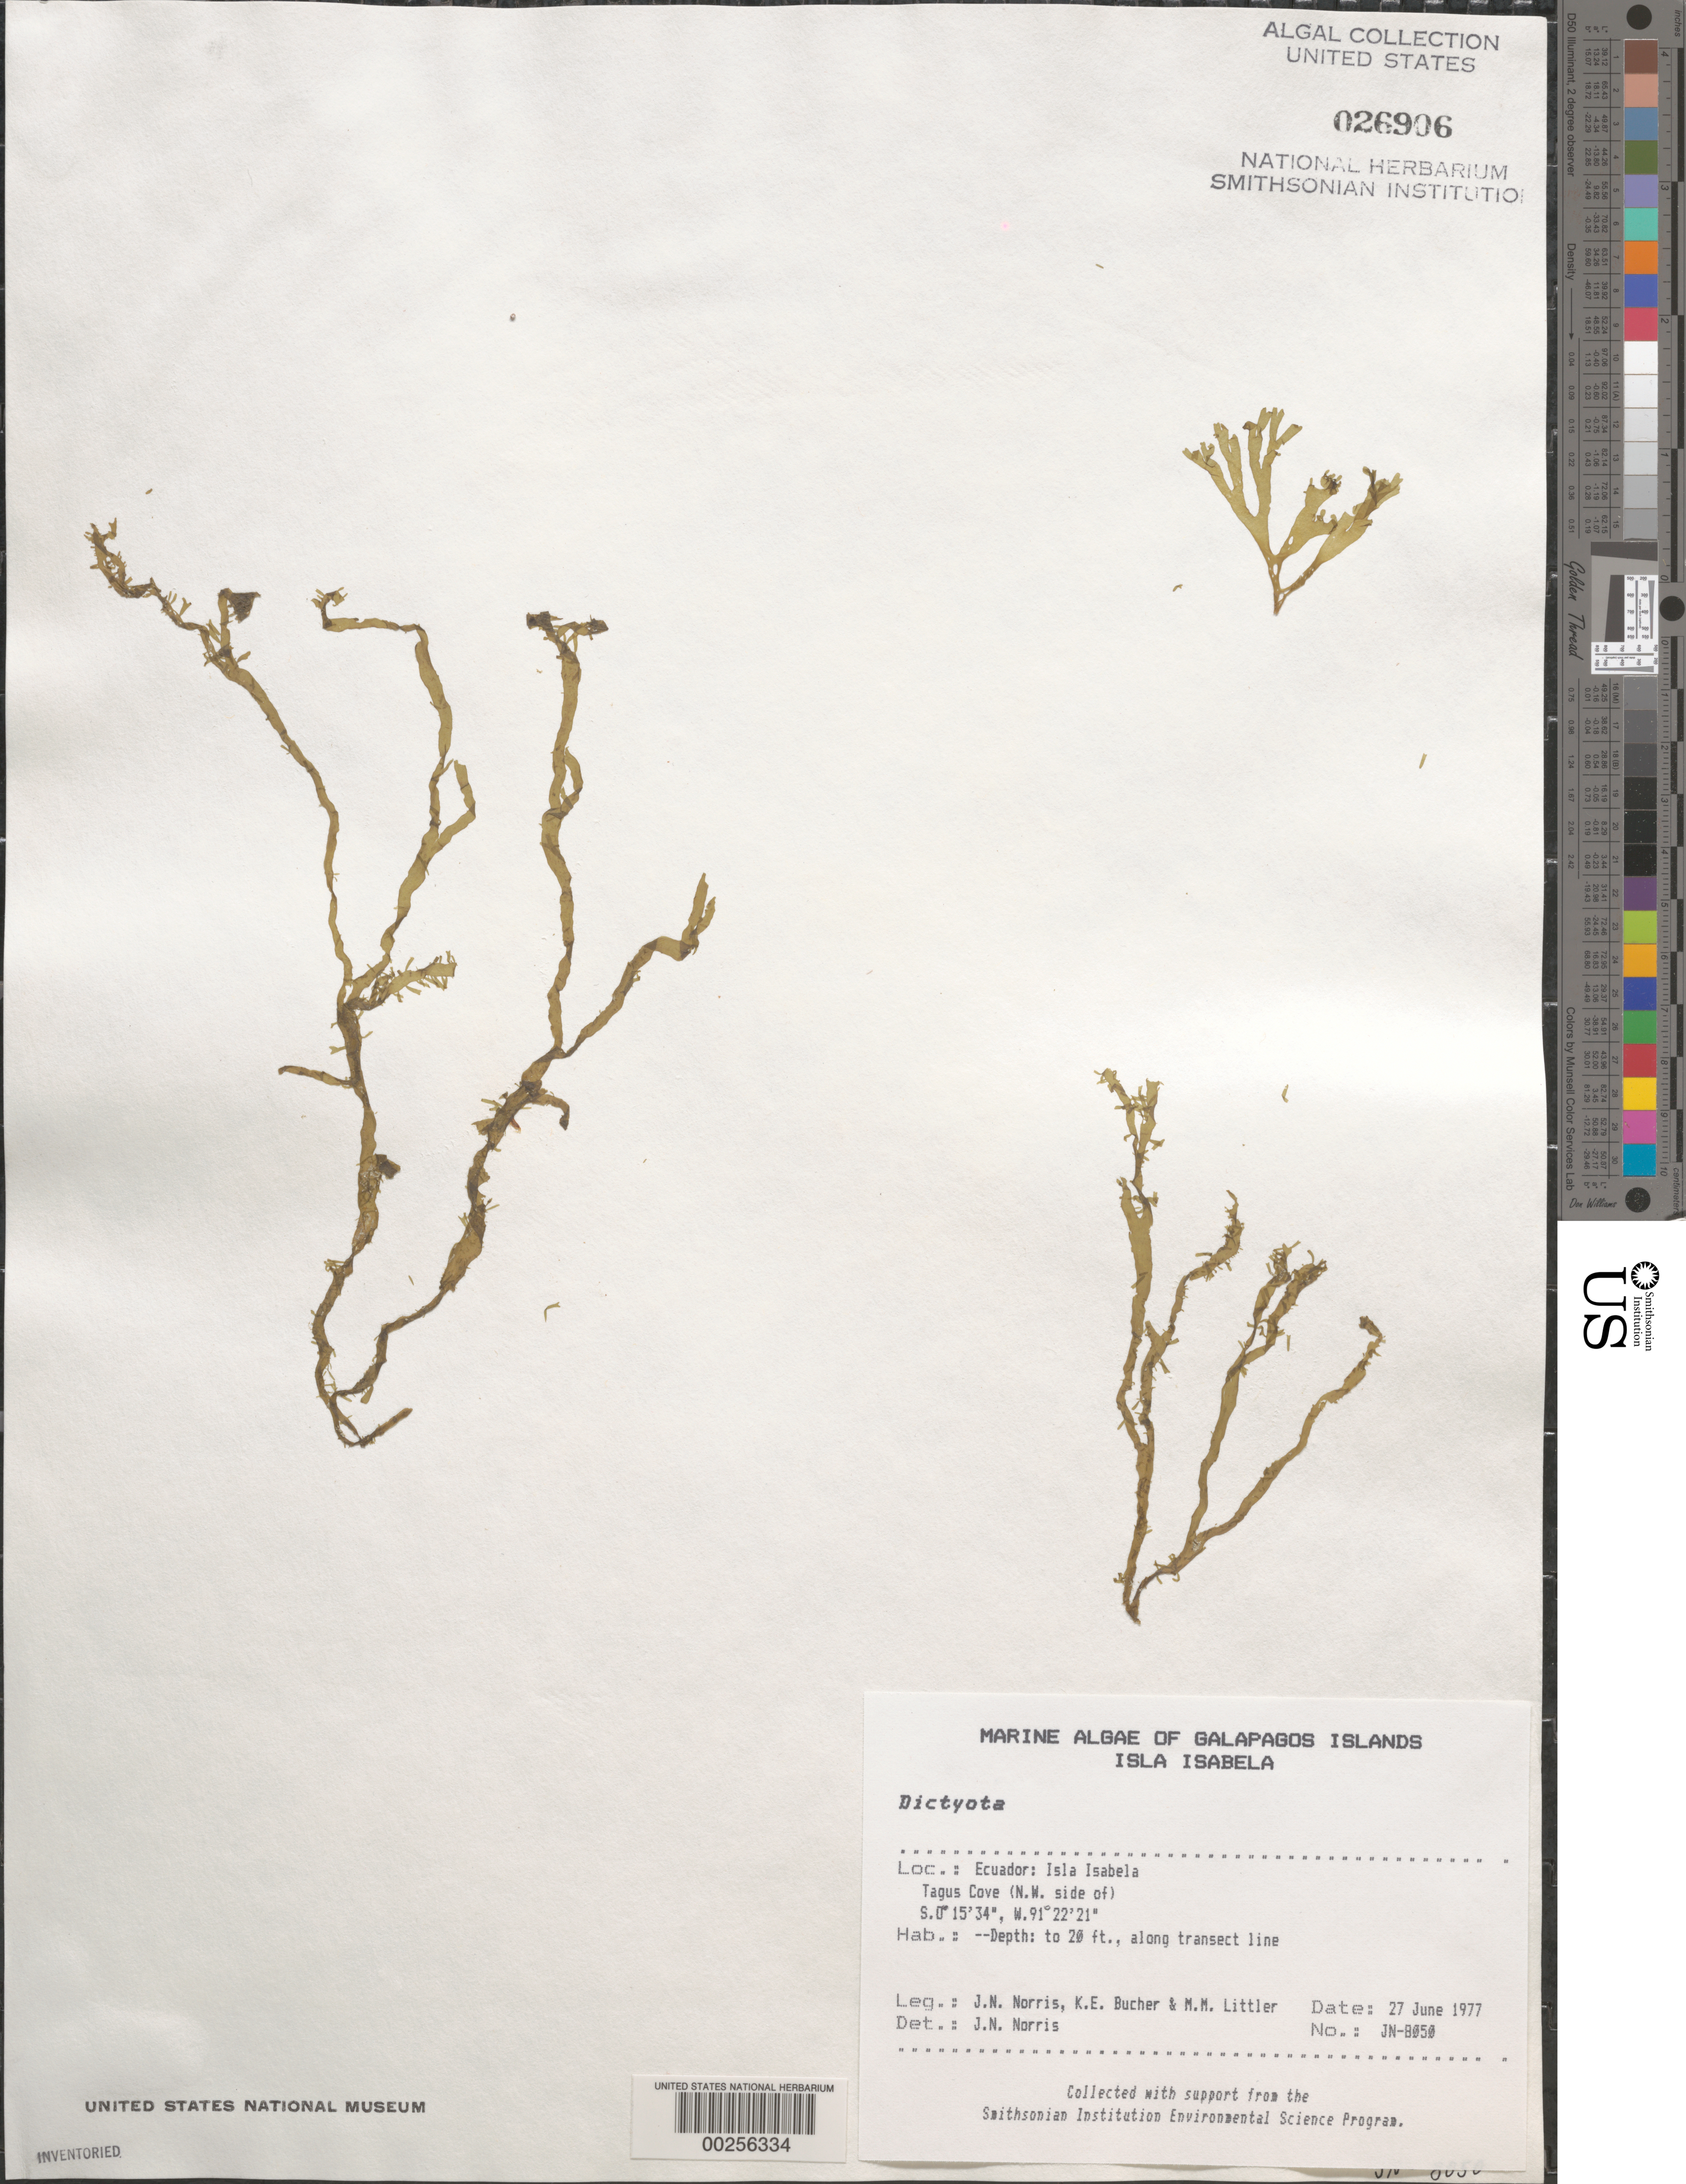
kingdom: Chromista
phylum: Ochrophyta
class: Phaeophyceae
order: Dictyotales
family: Dictyotaceae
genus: Dictyota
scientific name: Dictyota sp.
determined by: Norris, James N.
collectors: J. N. Norris, K. E. Bucher & M. M. Littler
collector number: JN-8050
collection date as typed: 27 Jun 1977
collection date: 1977-06-27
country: Ecuador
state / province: Colón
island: Isabela [Albemarle]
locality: Tagus Cove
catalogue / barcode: US 26906